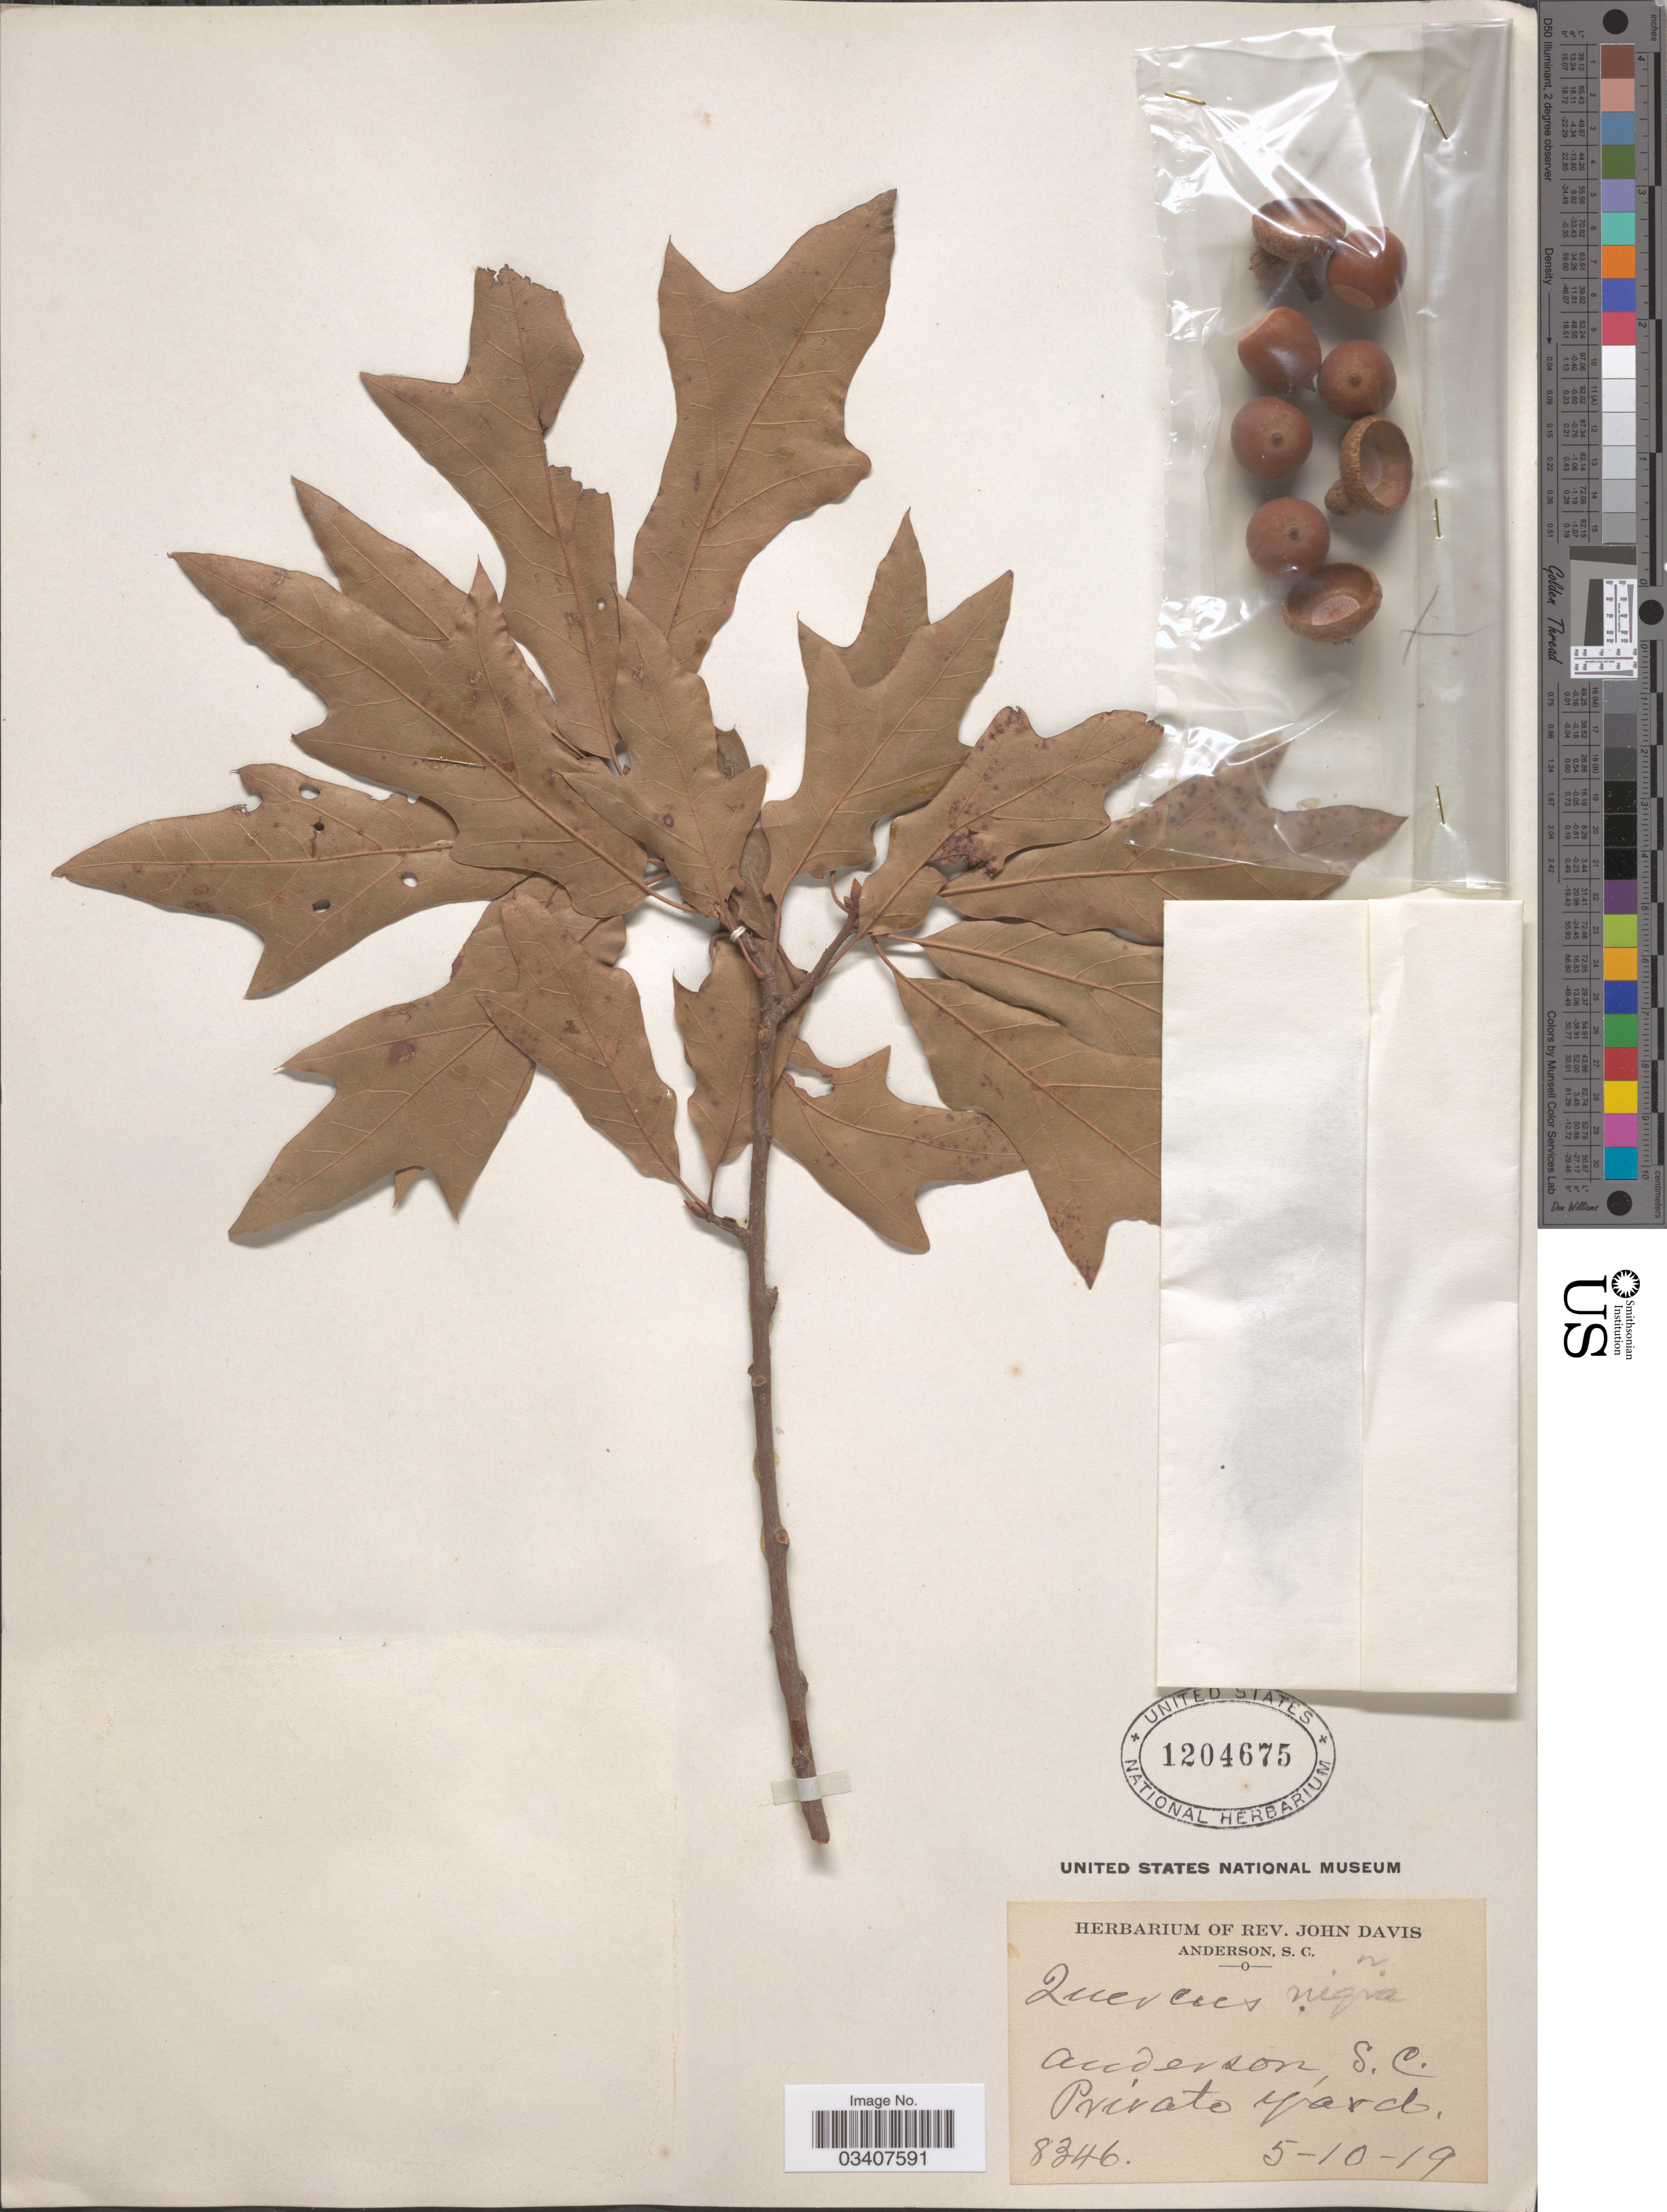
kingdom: Plantae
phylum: Tracheophyta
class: Magnoliopsida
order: Fagales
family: Fagaceae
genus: Quercus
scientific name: Quercus nigra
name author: L.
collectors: ex herb. Rev. John Davis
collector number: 8346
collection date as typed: Transcribed d/m/y: 10/5/19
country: United States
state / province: South Carolina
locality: Anderson. Private Yard.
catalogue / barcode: US 1204675